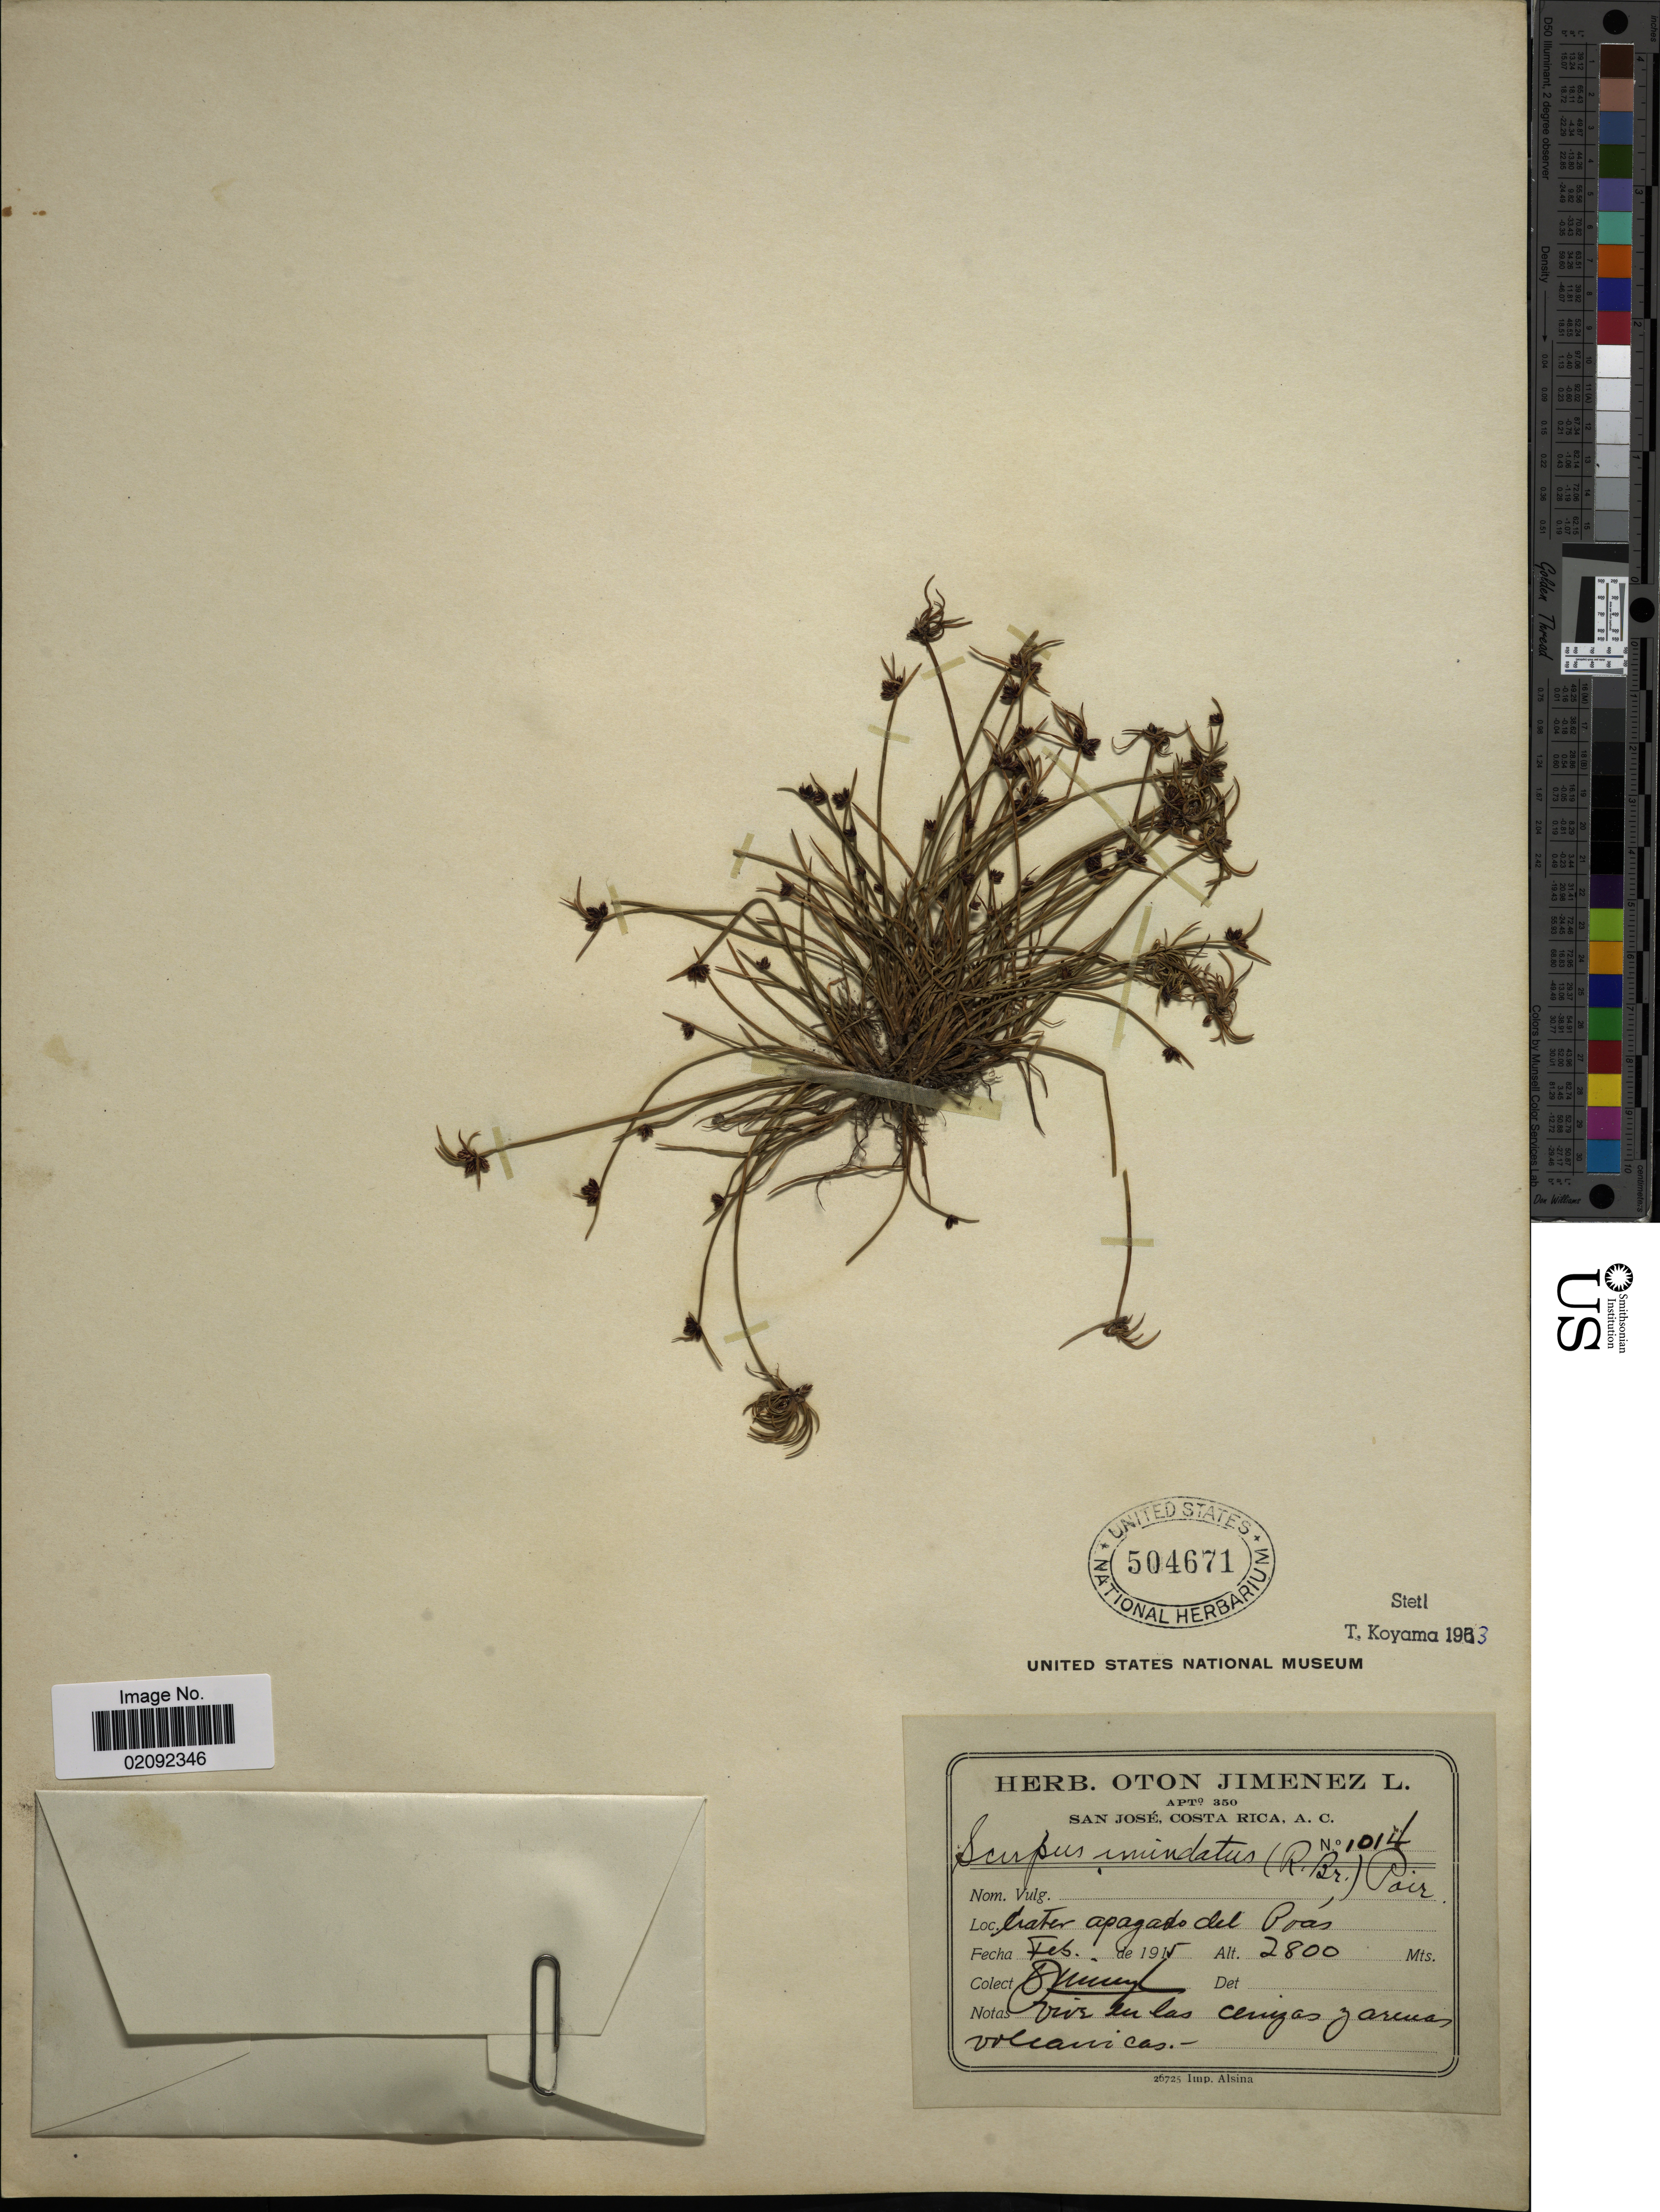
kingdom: Plantae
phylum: Tracheophyta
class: Liliopsida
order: Poales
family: Cyperaceae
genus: Isolepis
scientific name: Isolepis nigricans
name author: Kunth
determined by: Strong, Mark T., (BOT), Smithsonian Institution - National Museum of Natural History (UNITED STATES)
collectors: O. Jimenez L.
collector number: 1014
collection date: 1915-02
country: Costa Rica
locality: Crater apagado del Poás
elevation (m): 2800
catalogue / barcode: US 504671